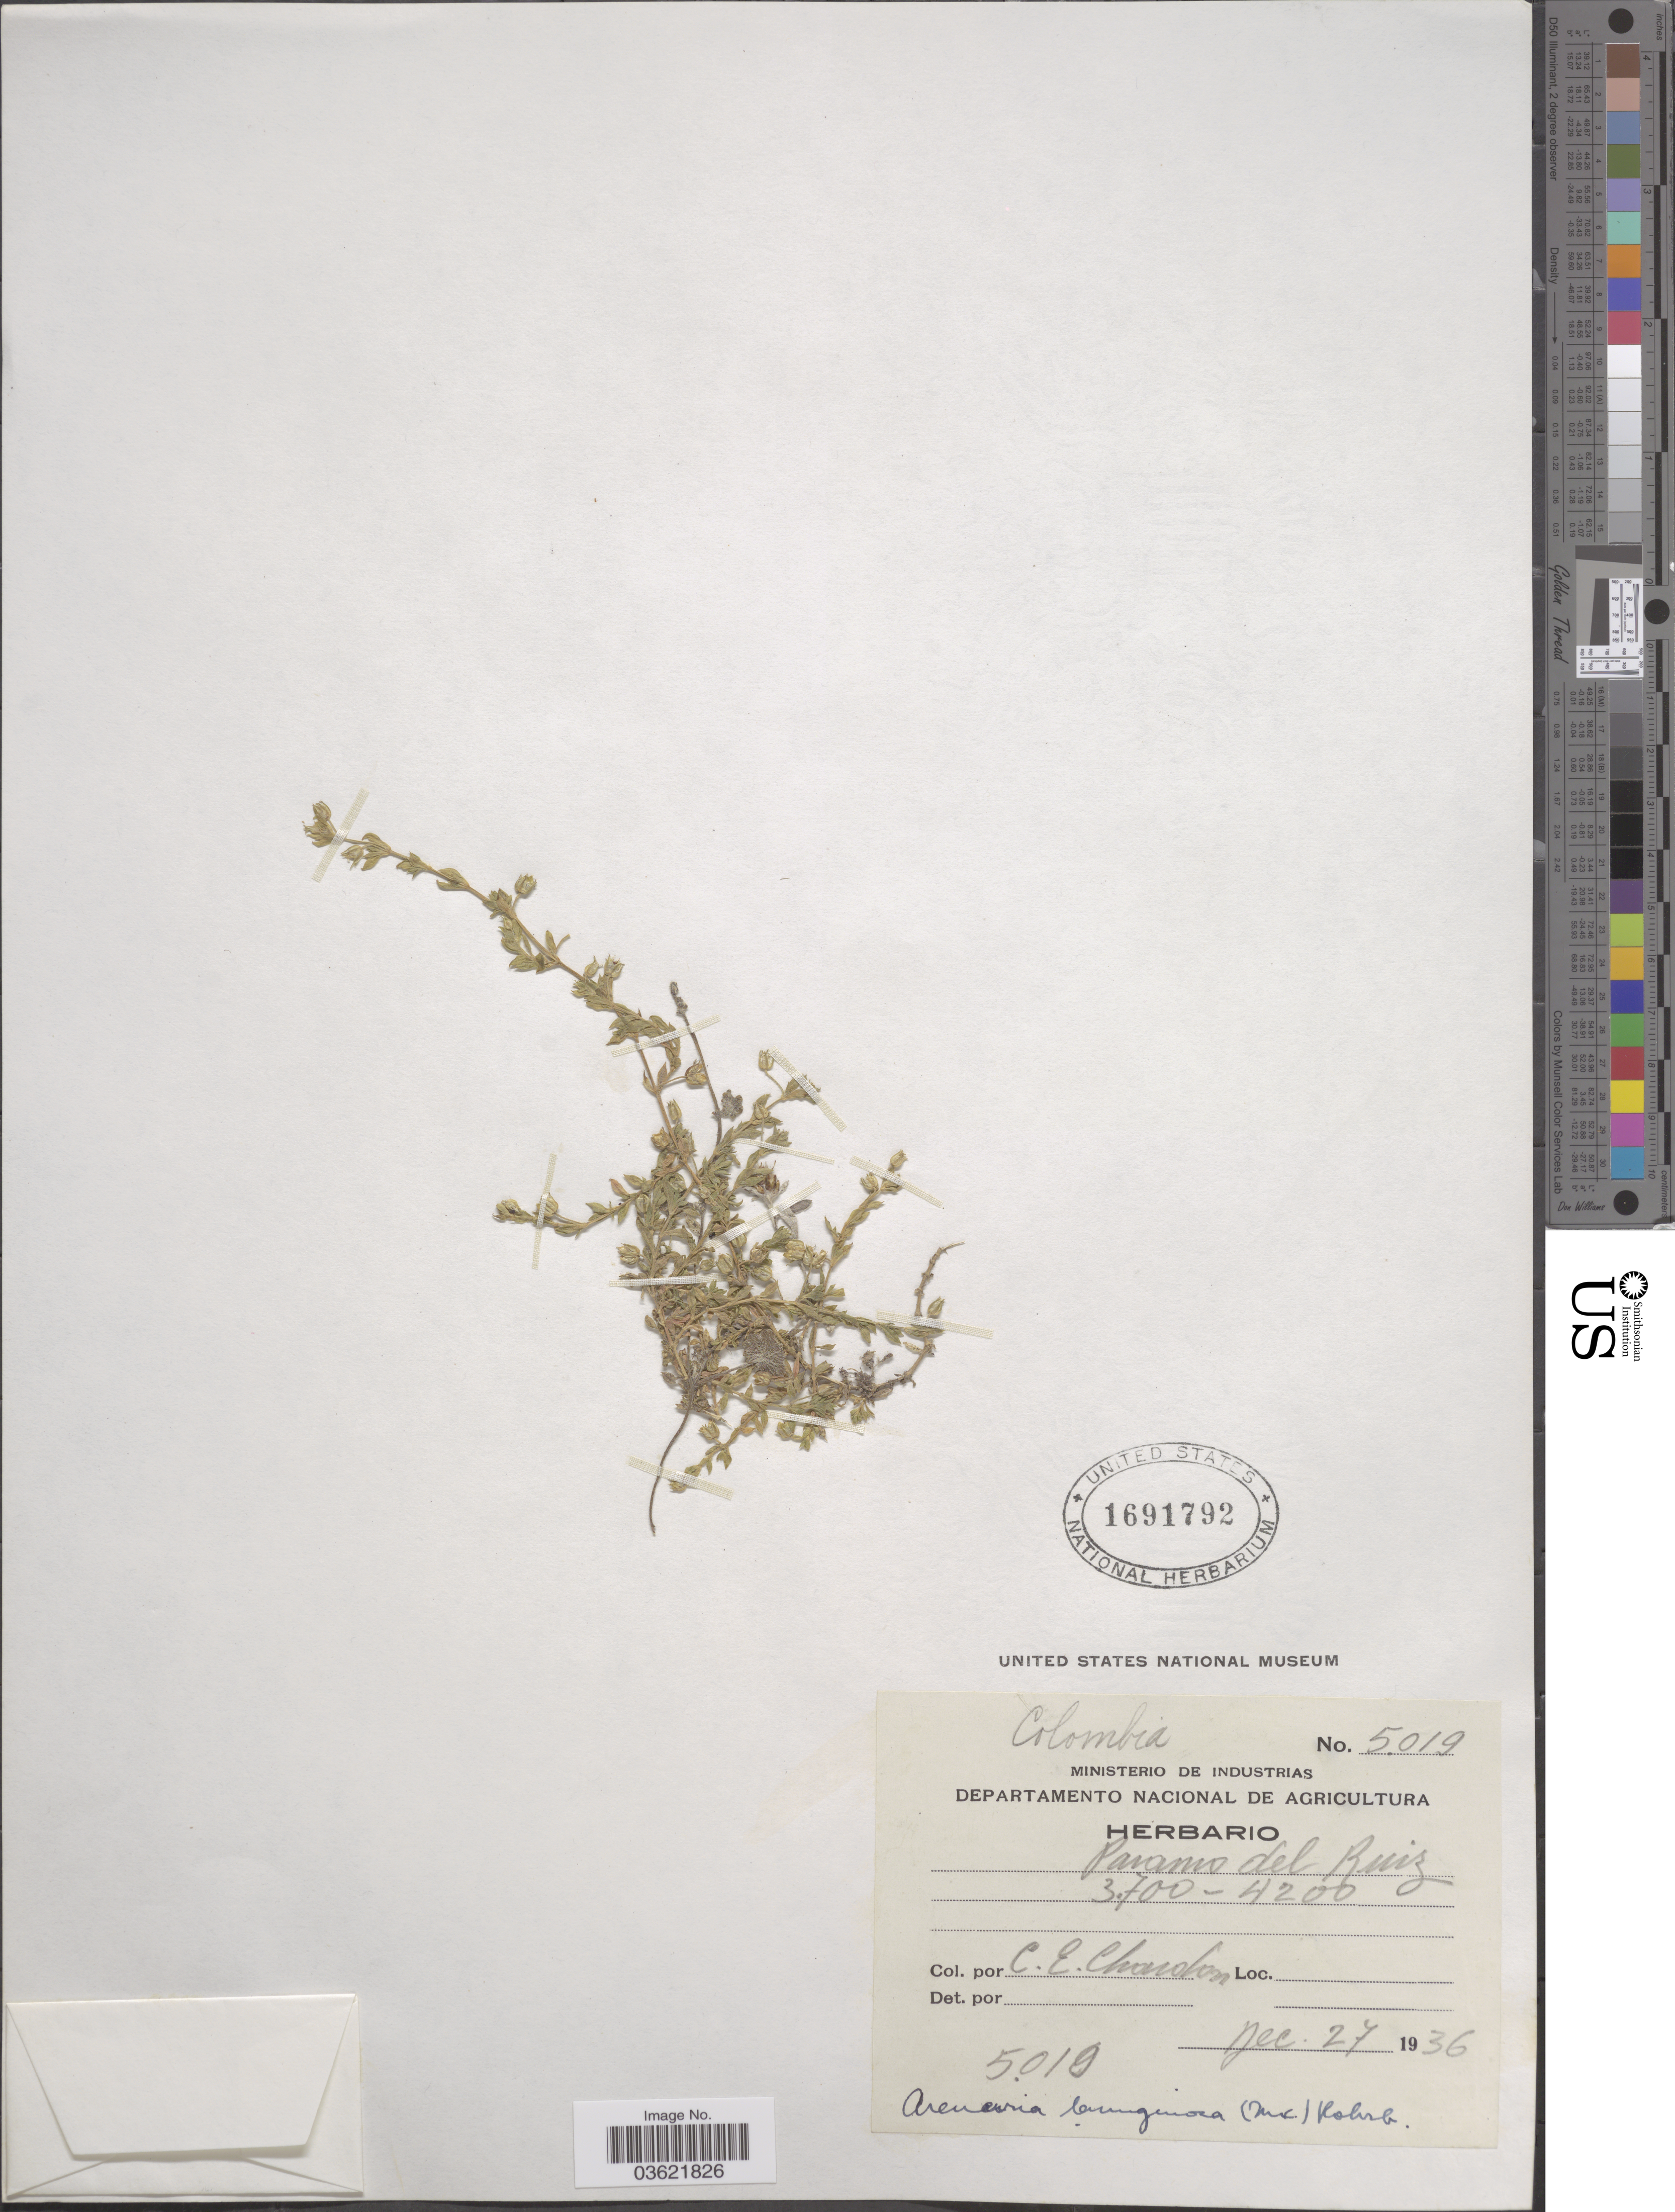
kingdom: Plantae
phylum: Tracheophyta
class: Magnoliopsida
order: Caryophyllales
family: Caryophyllaceae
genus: Arenaria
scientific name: Arenaria lanuginosa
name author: (Michx.) Rohrb.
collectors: C. E. Chardón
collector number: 5019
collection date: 1936-12-27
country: Colombia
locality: Paramo del Ruiz.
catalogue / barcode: US 1691792